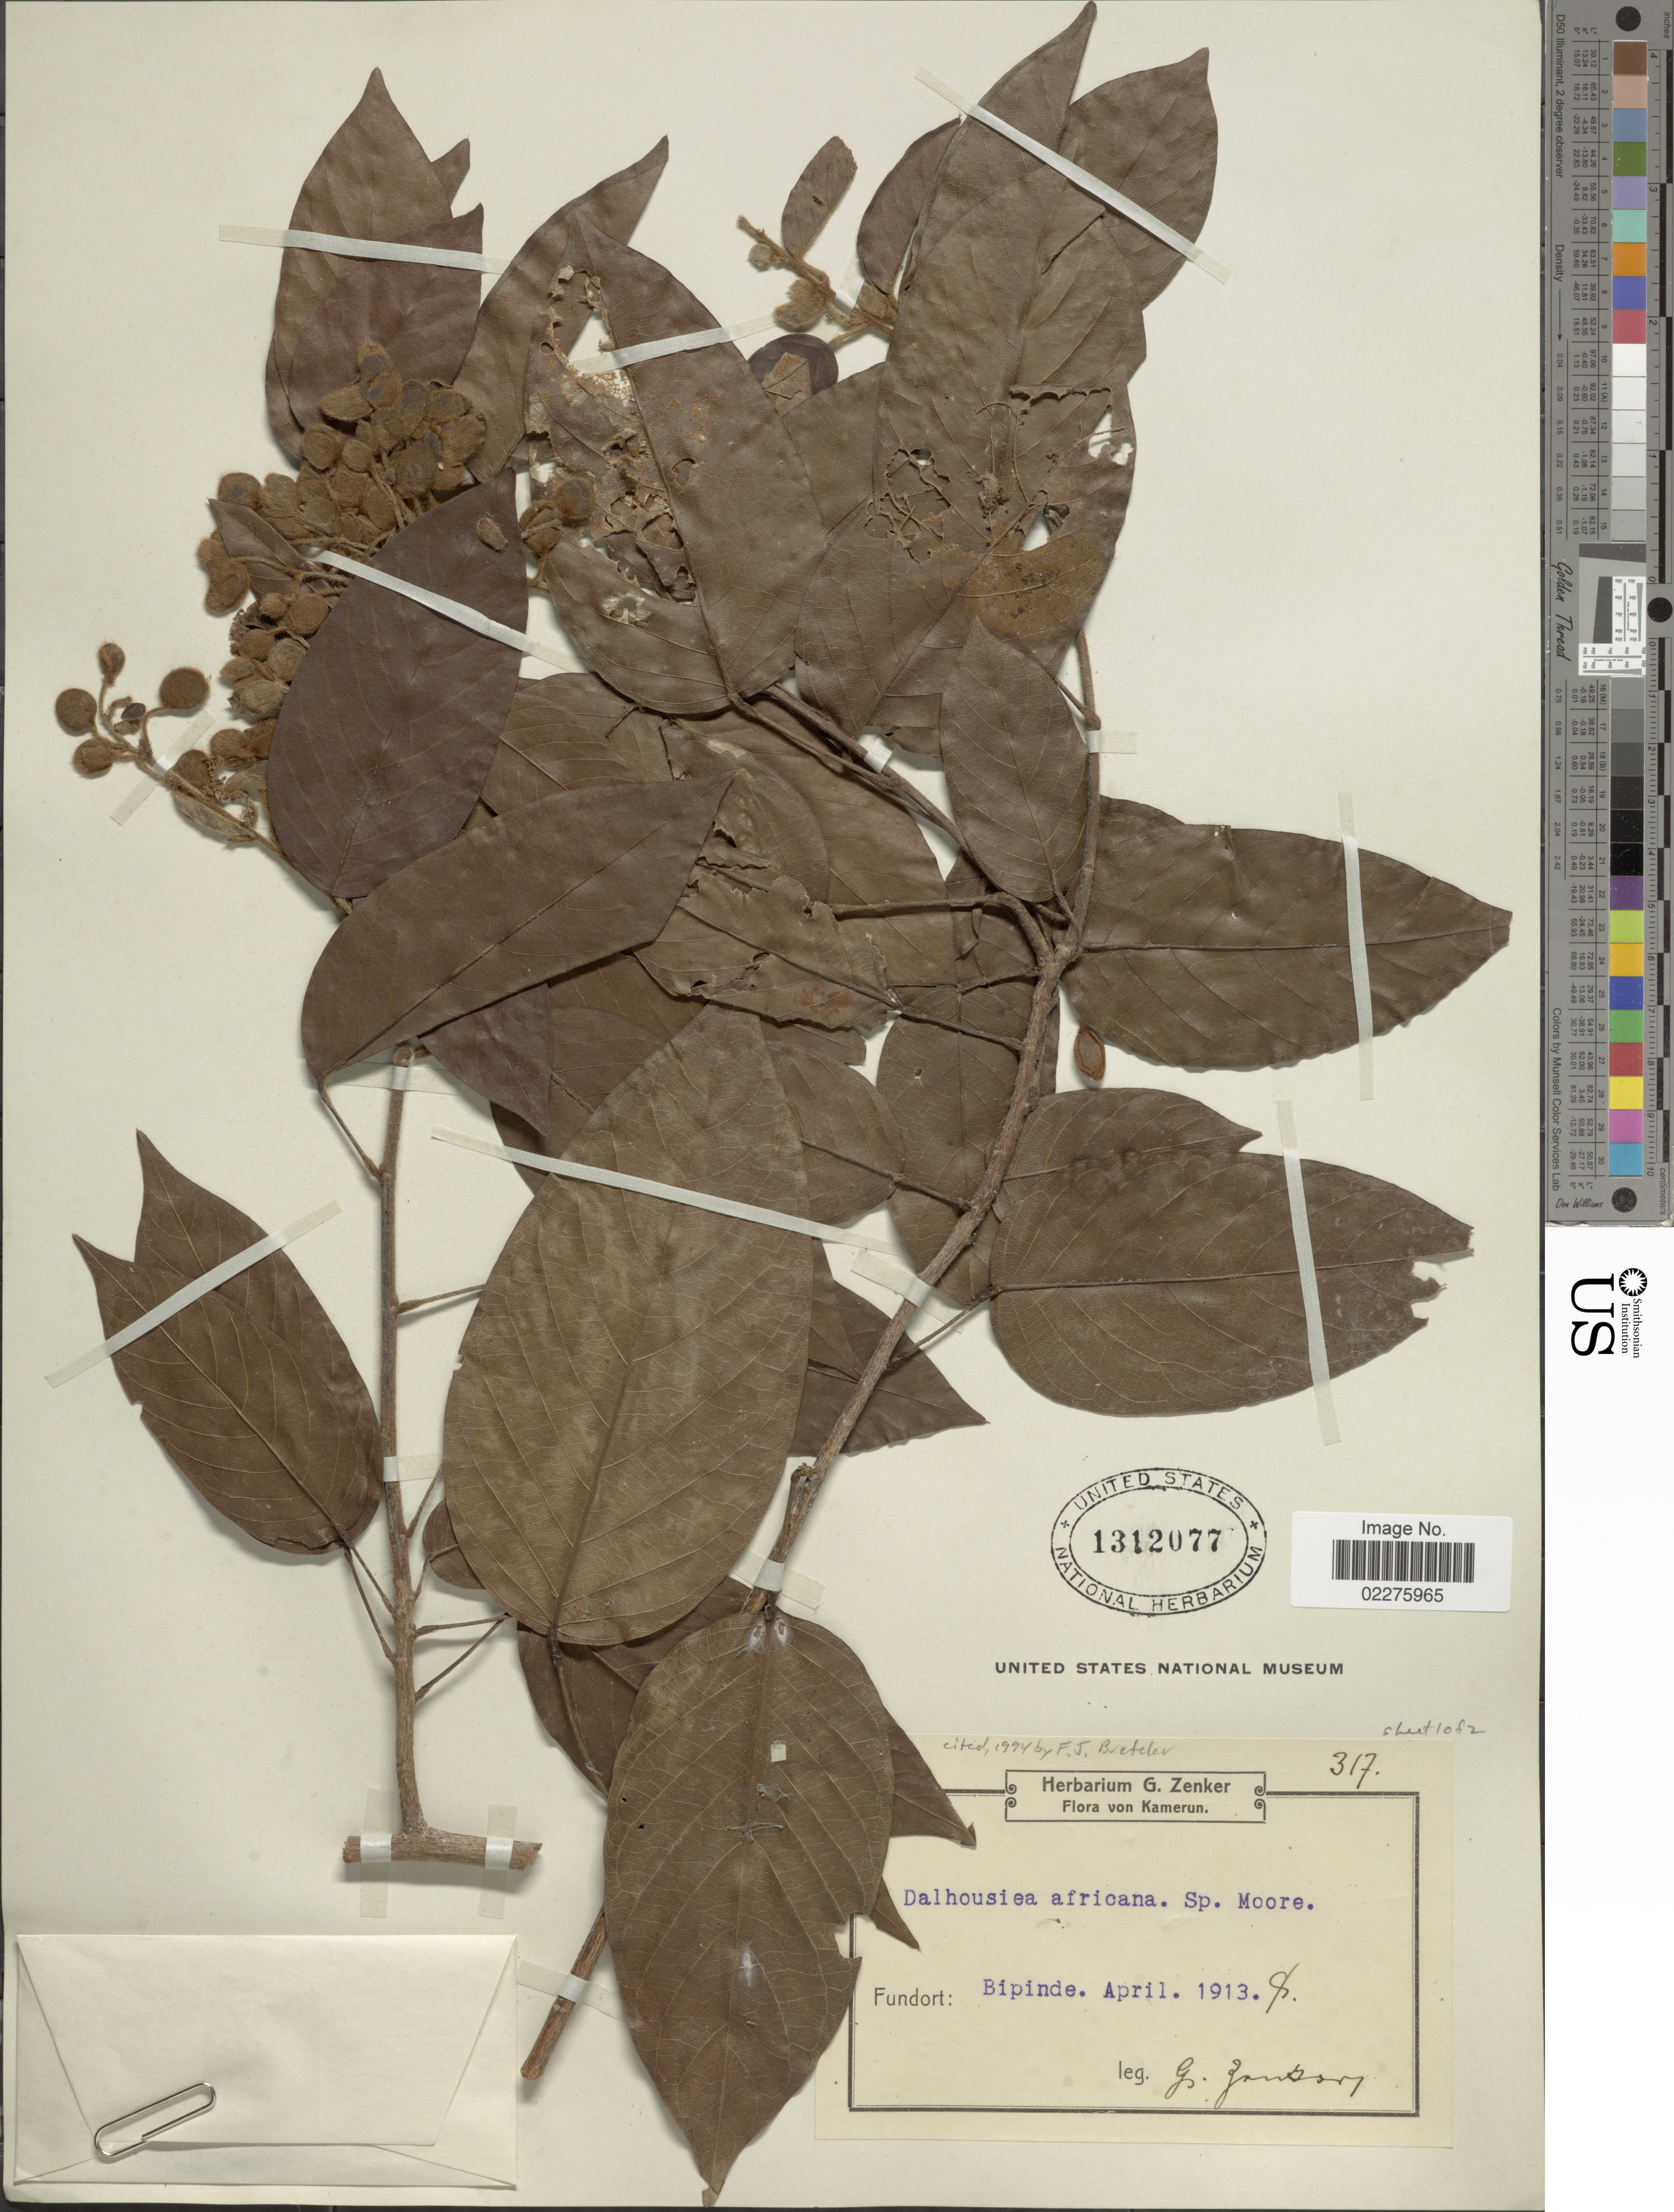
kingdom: Plantae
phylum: Tracheophyta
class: Magnoliopsida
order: Fabales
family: Fabaceae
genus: Dalhousiea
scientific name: Dalhousiea africana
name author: S. Moore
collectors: G. A. Zenker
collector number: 317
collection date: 1913-04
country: Cameroon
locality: Bipinde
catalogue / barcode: US 1312077